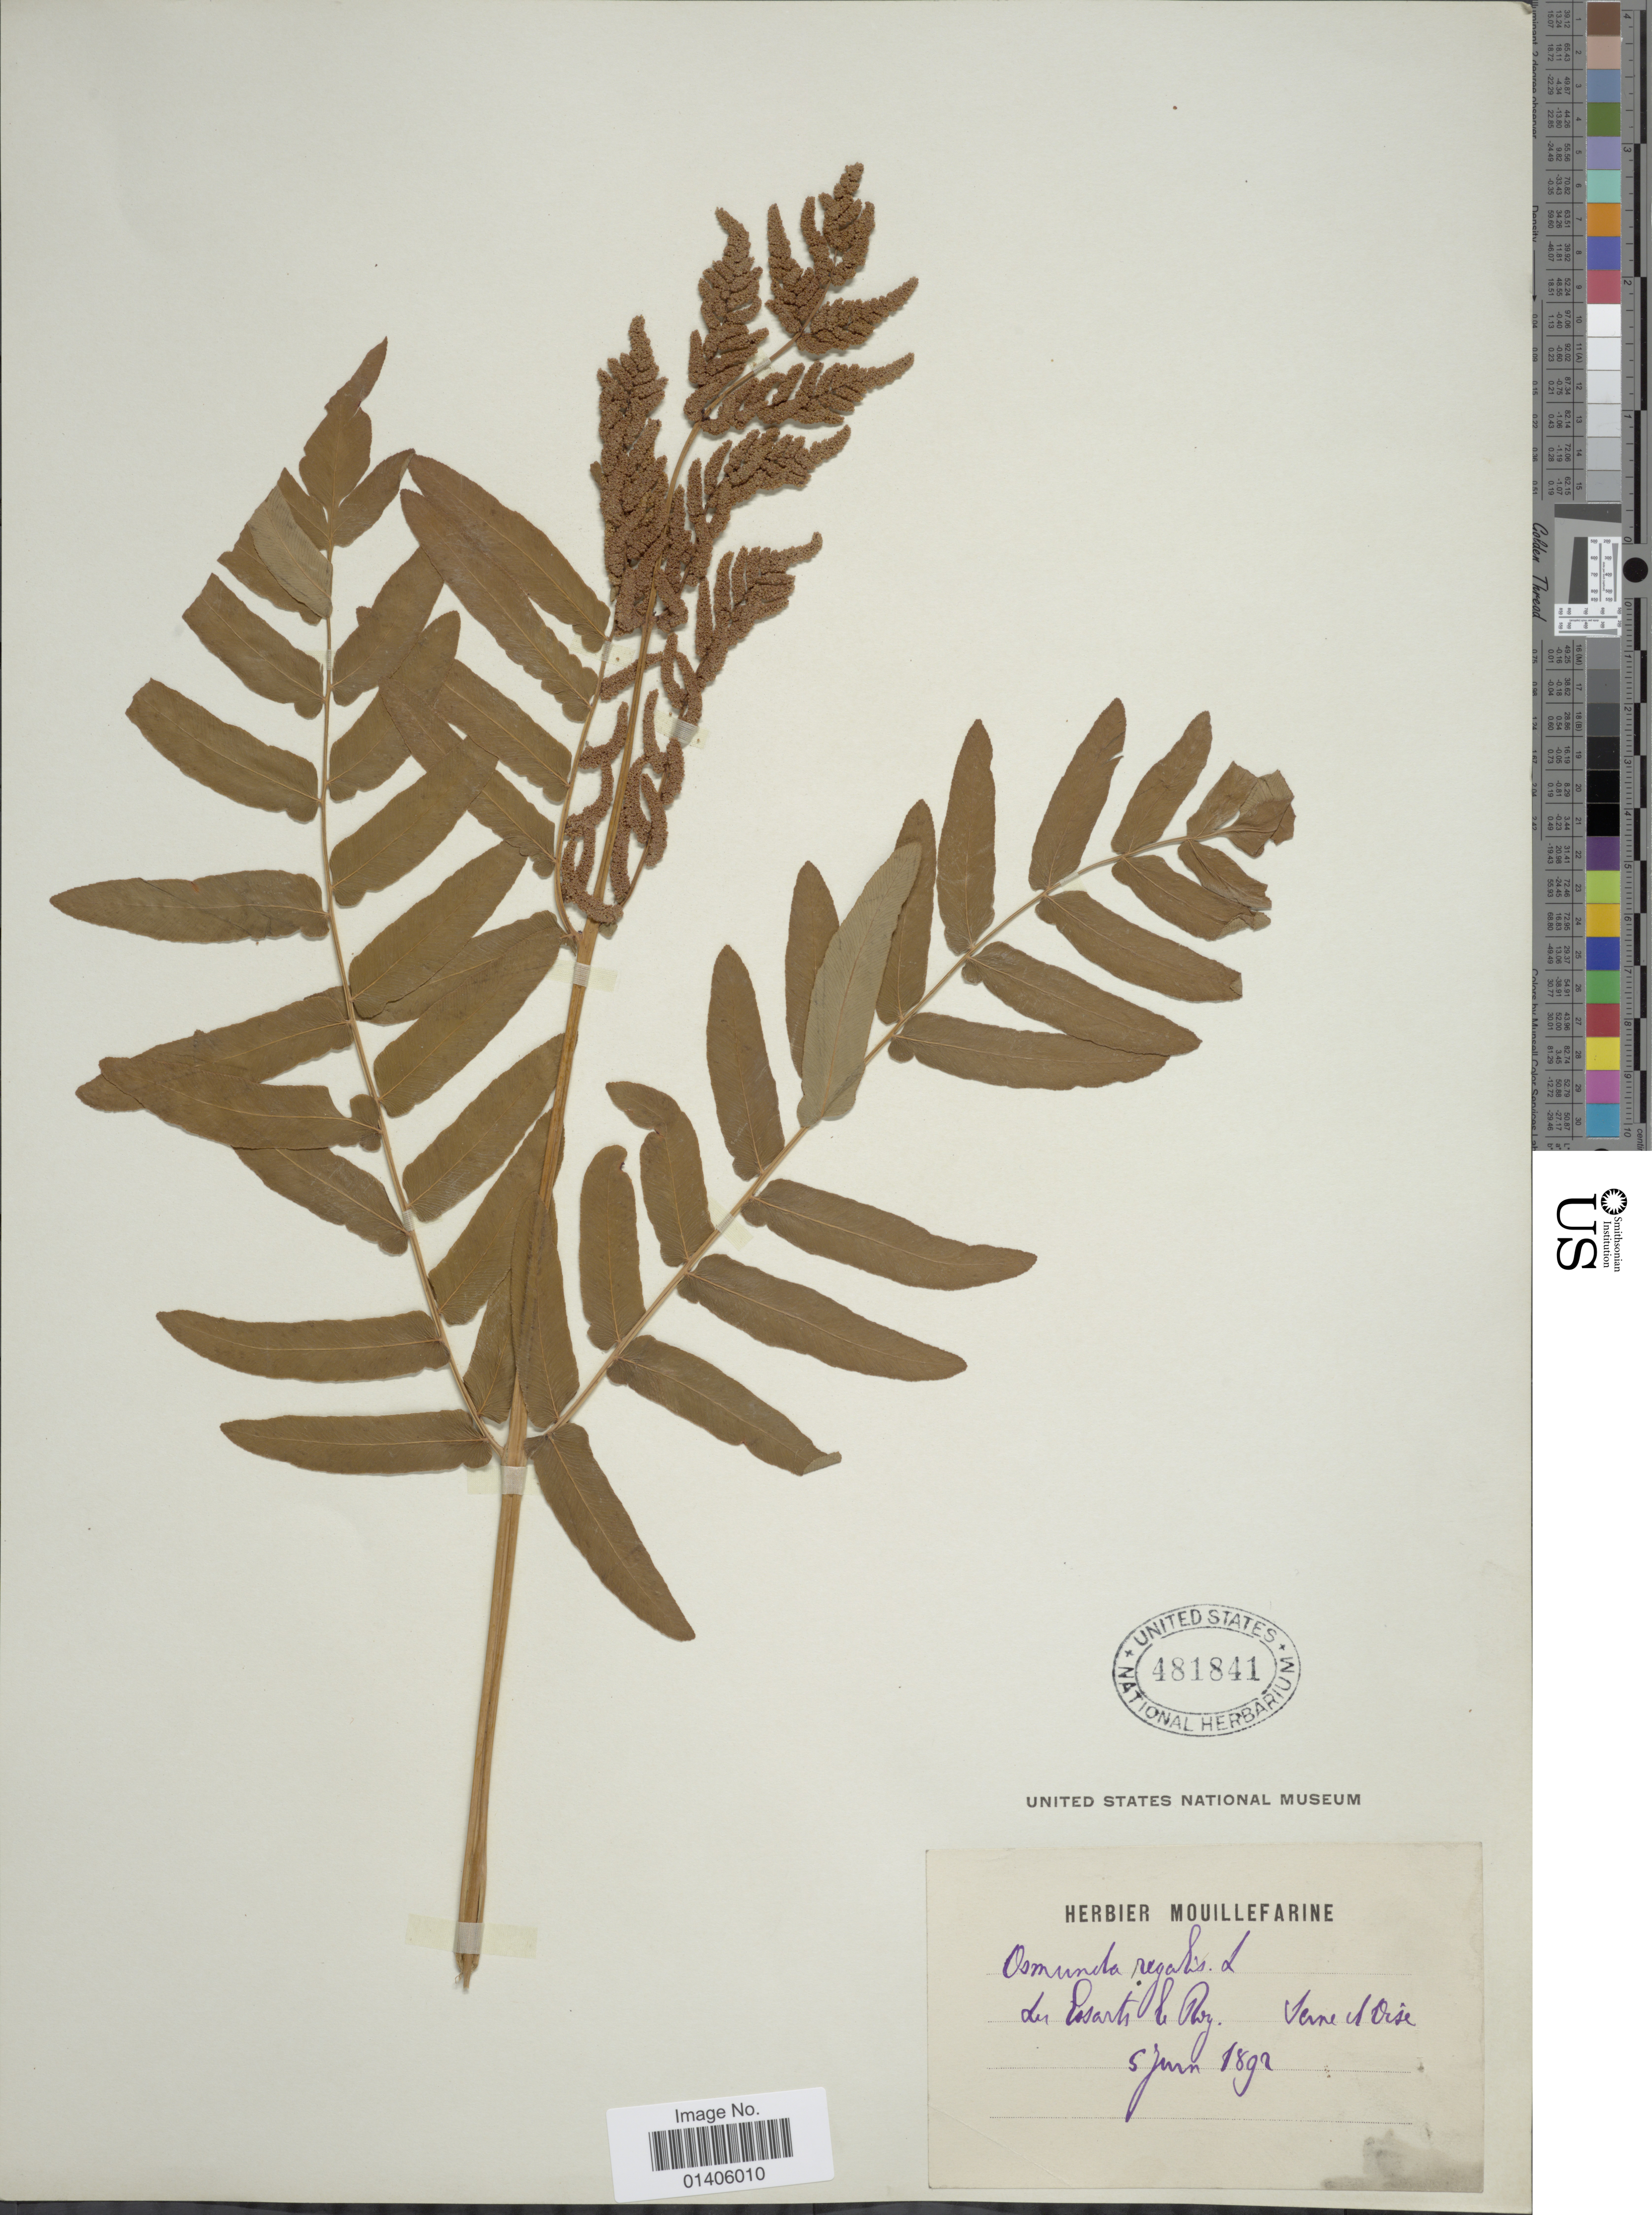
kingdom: Plantae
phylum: Tracheophyta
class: Polypodiopsida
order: Osmundales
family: Osmundaceae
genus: Osmunda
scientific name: Osmunda regalis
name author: L.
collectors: ex herb. Mouillefarine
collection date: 1892-06-05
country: France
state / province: Île-de-France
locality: Les Essarts le Roy, Seine et Oise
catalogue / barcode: US 481841